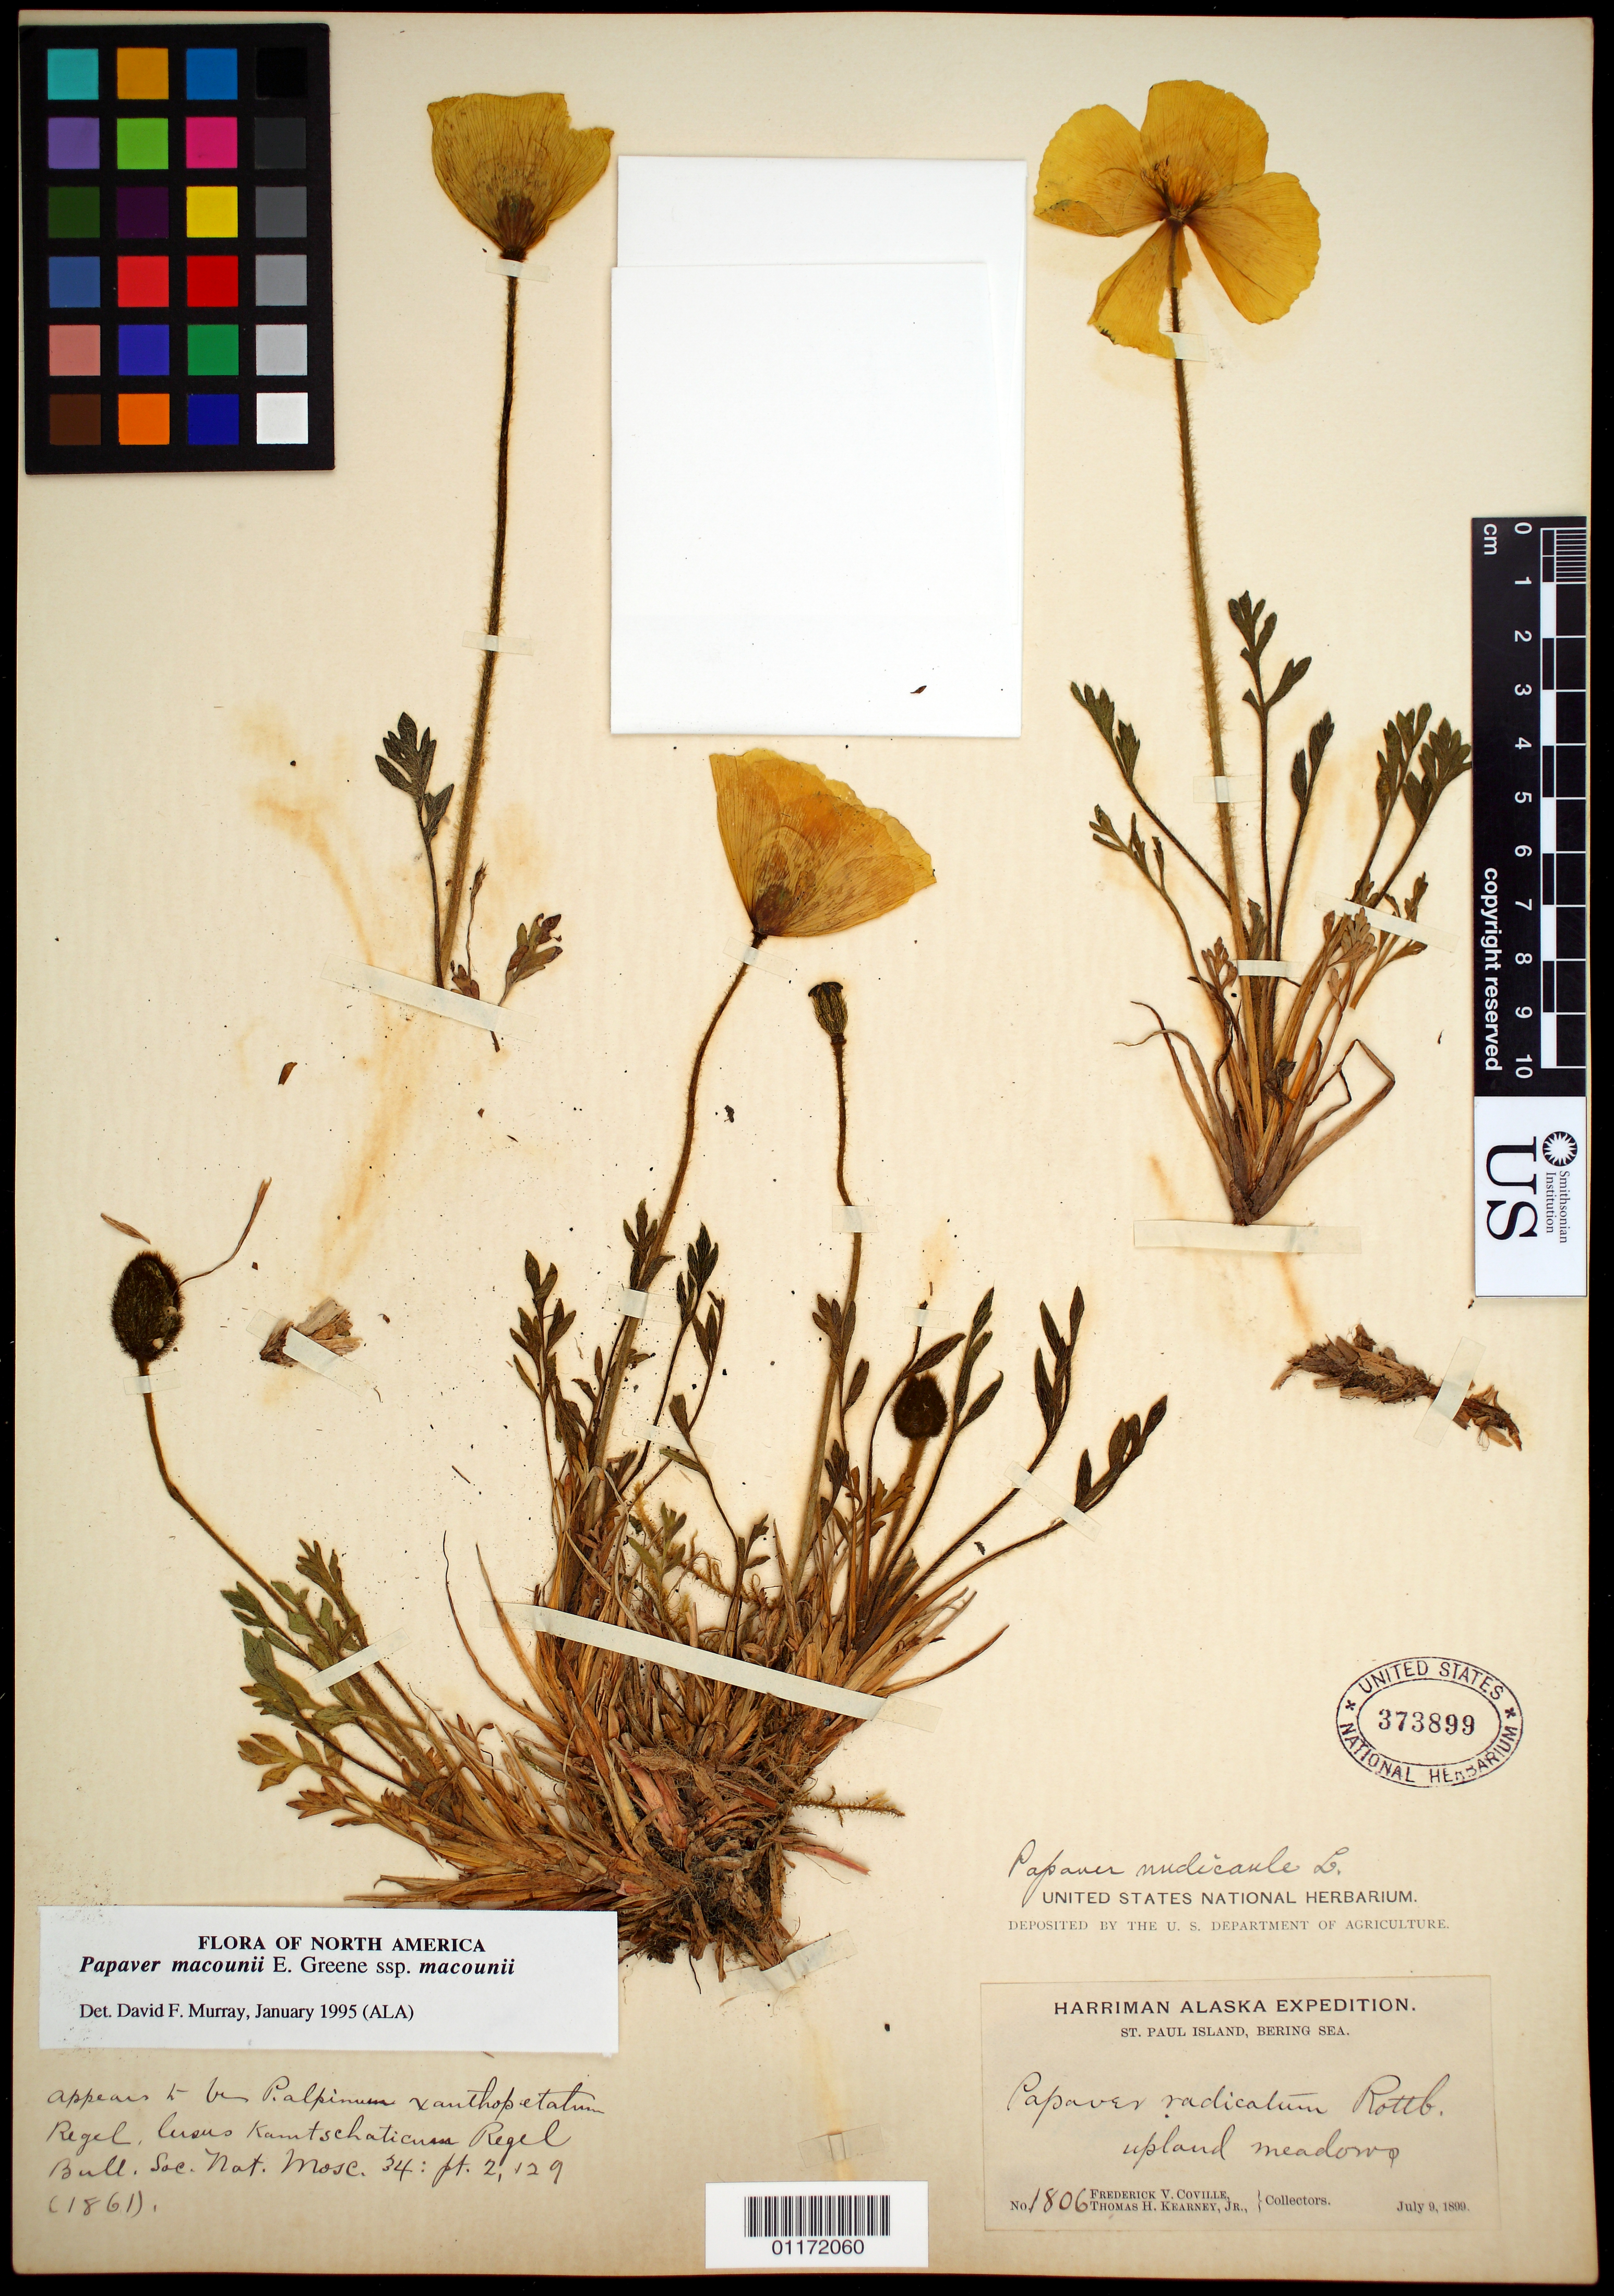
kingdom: Plantae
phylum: Tracheophyta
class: Magnoliopsida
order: Ranunculales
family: Papaveraceae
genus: Papaver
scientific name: Papaver macounii subsp. macounii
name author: Greene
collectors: F. V. Coville & T. H. Kearney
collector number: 1806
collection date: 1899-07-09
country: United States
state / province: Alaska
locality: St Paul Island, Bering Sea.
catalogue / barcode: US 373899